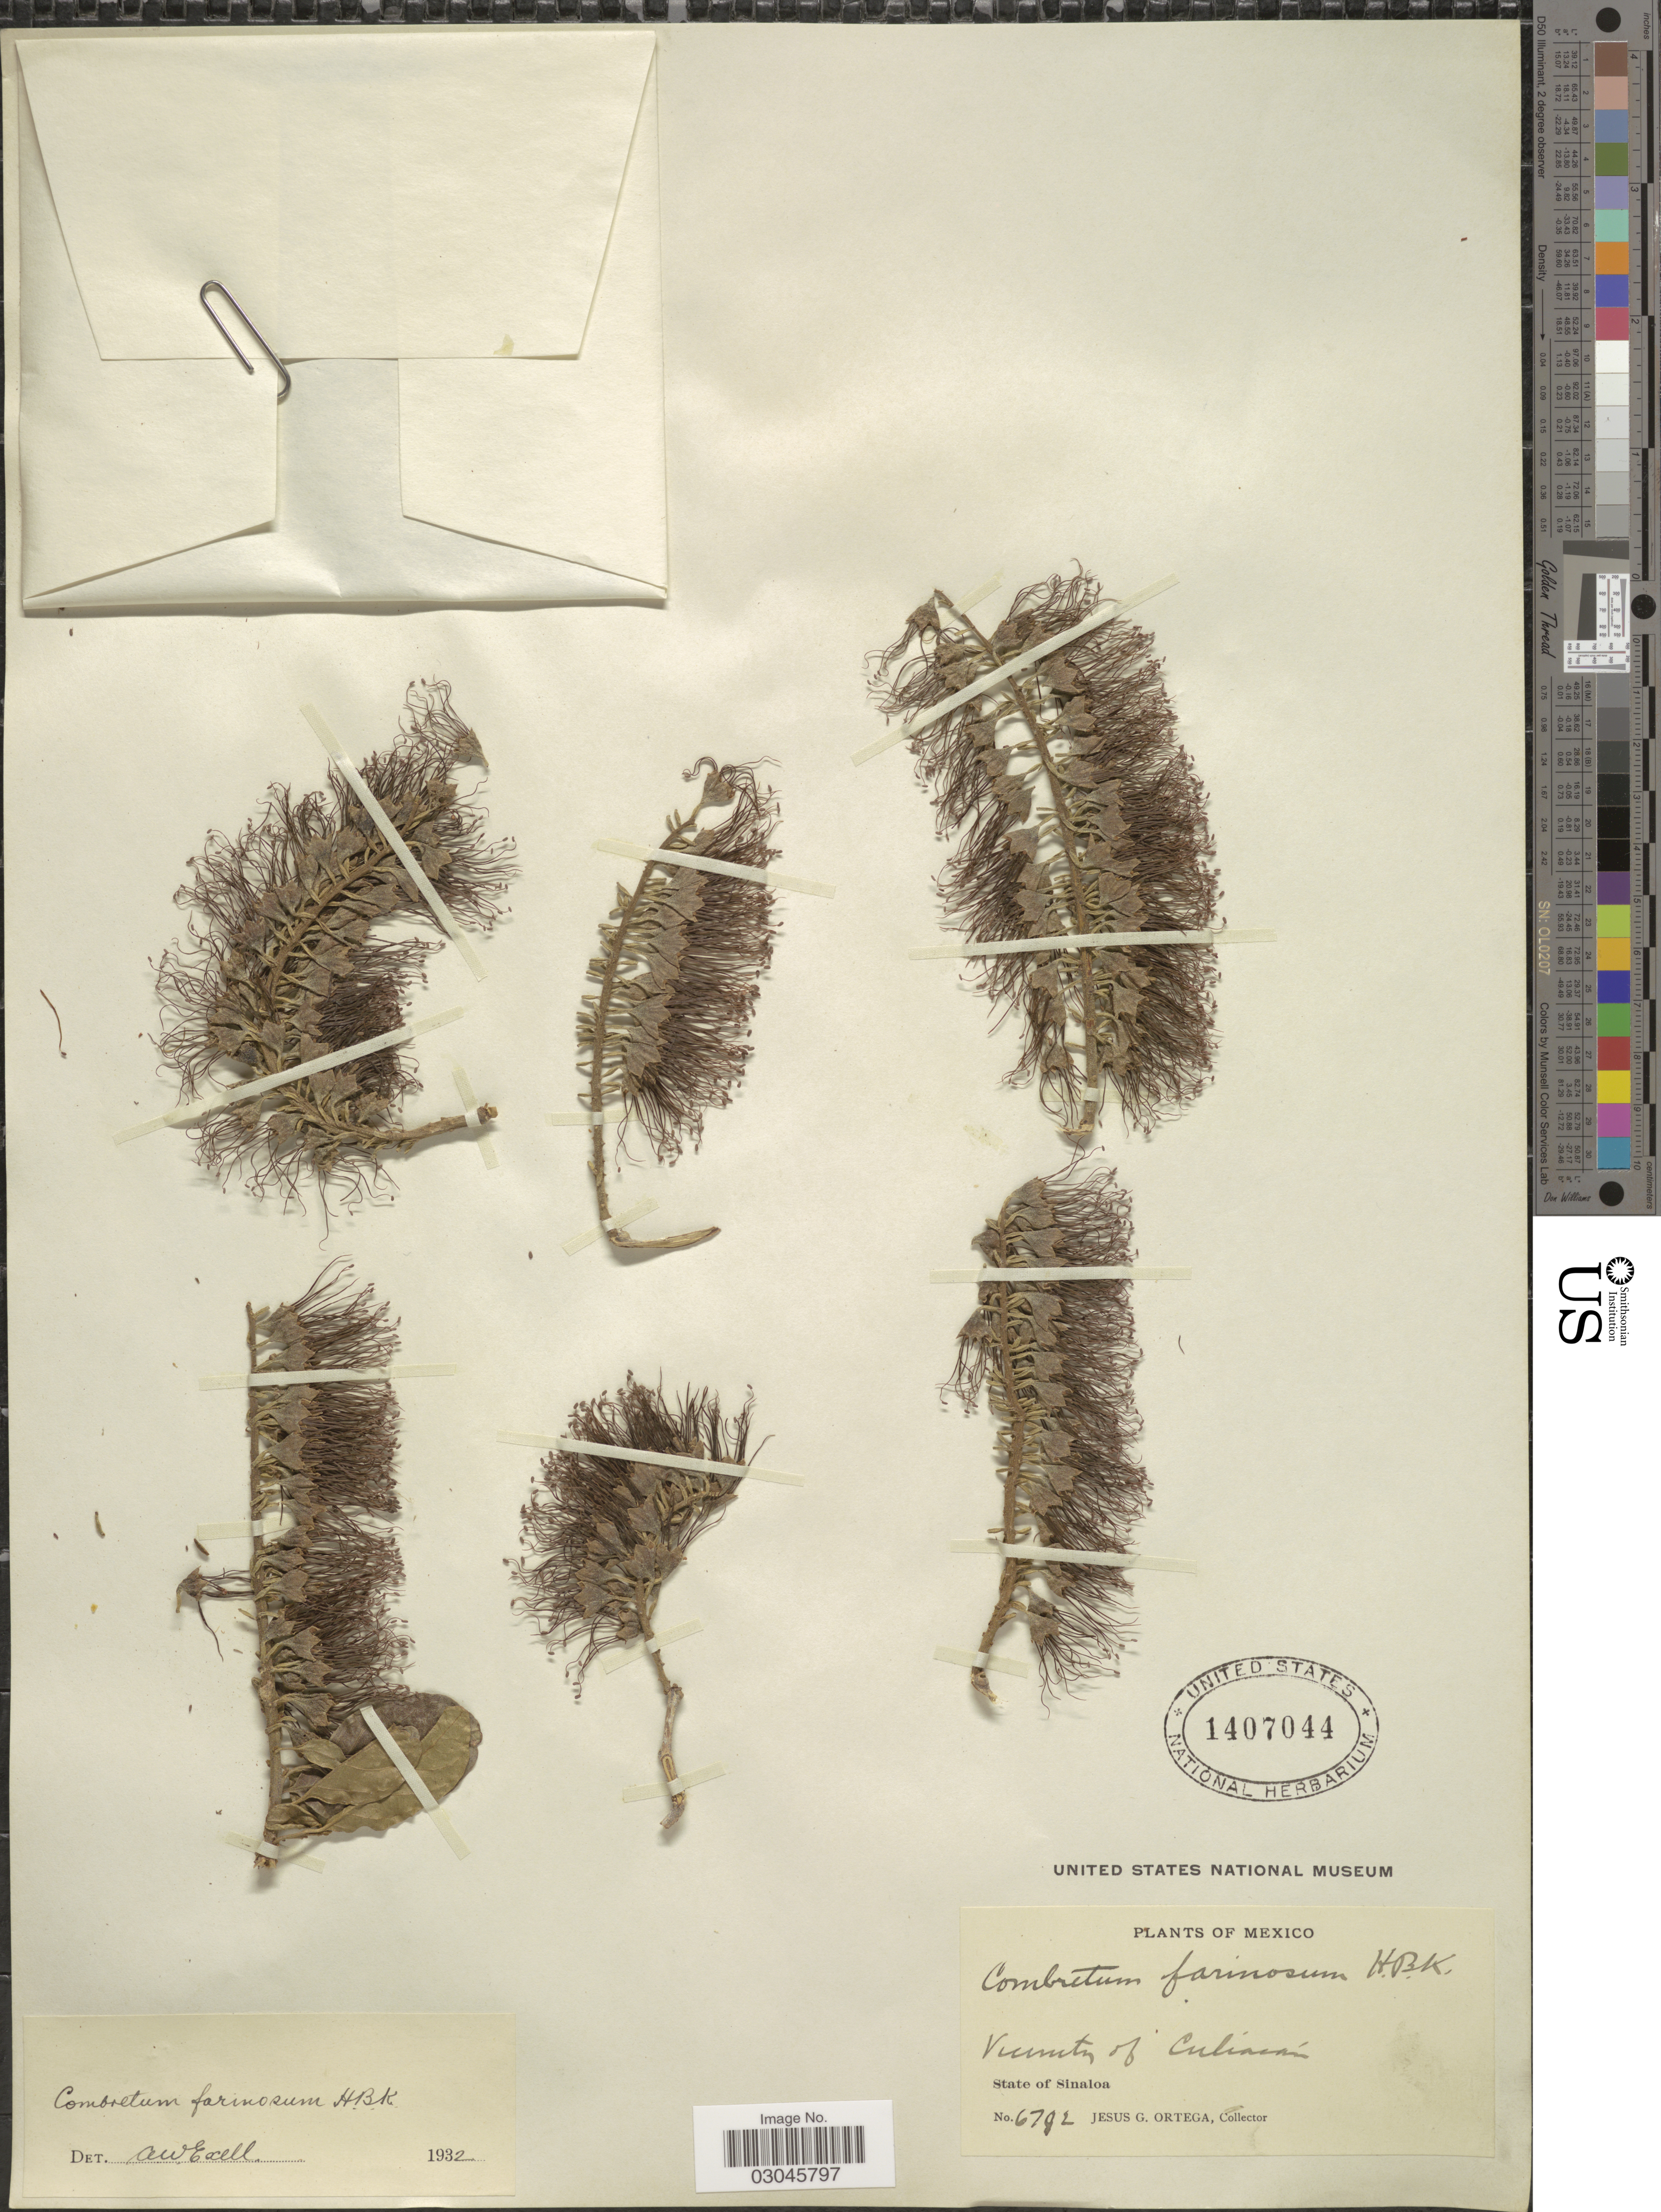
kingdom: Plantae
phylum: Tracheophyta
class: Magnoliopsida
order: Myrtales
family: Combretaceae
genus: Combretum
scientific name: Combretum fruticosum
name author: (Loefl.) Stuntz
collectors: J. Ortega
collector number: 6792*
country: Mexico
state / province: Sinaloa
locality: Vicinity of Culiacán.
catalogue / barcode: US 1407044